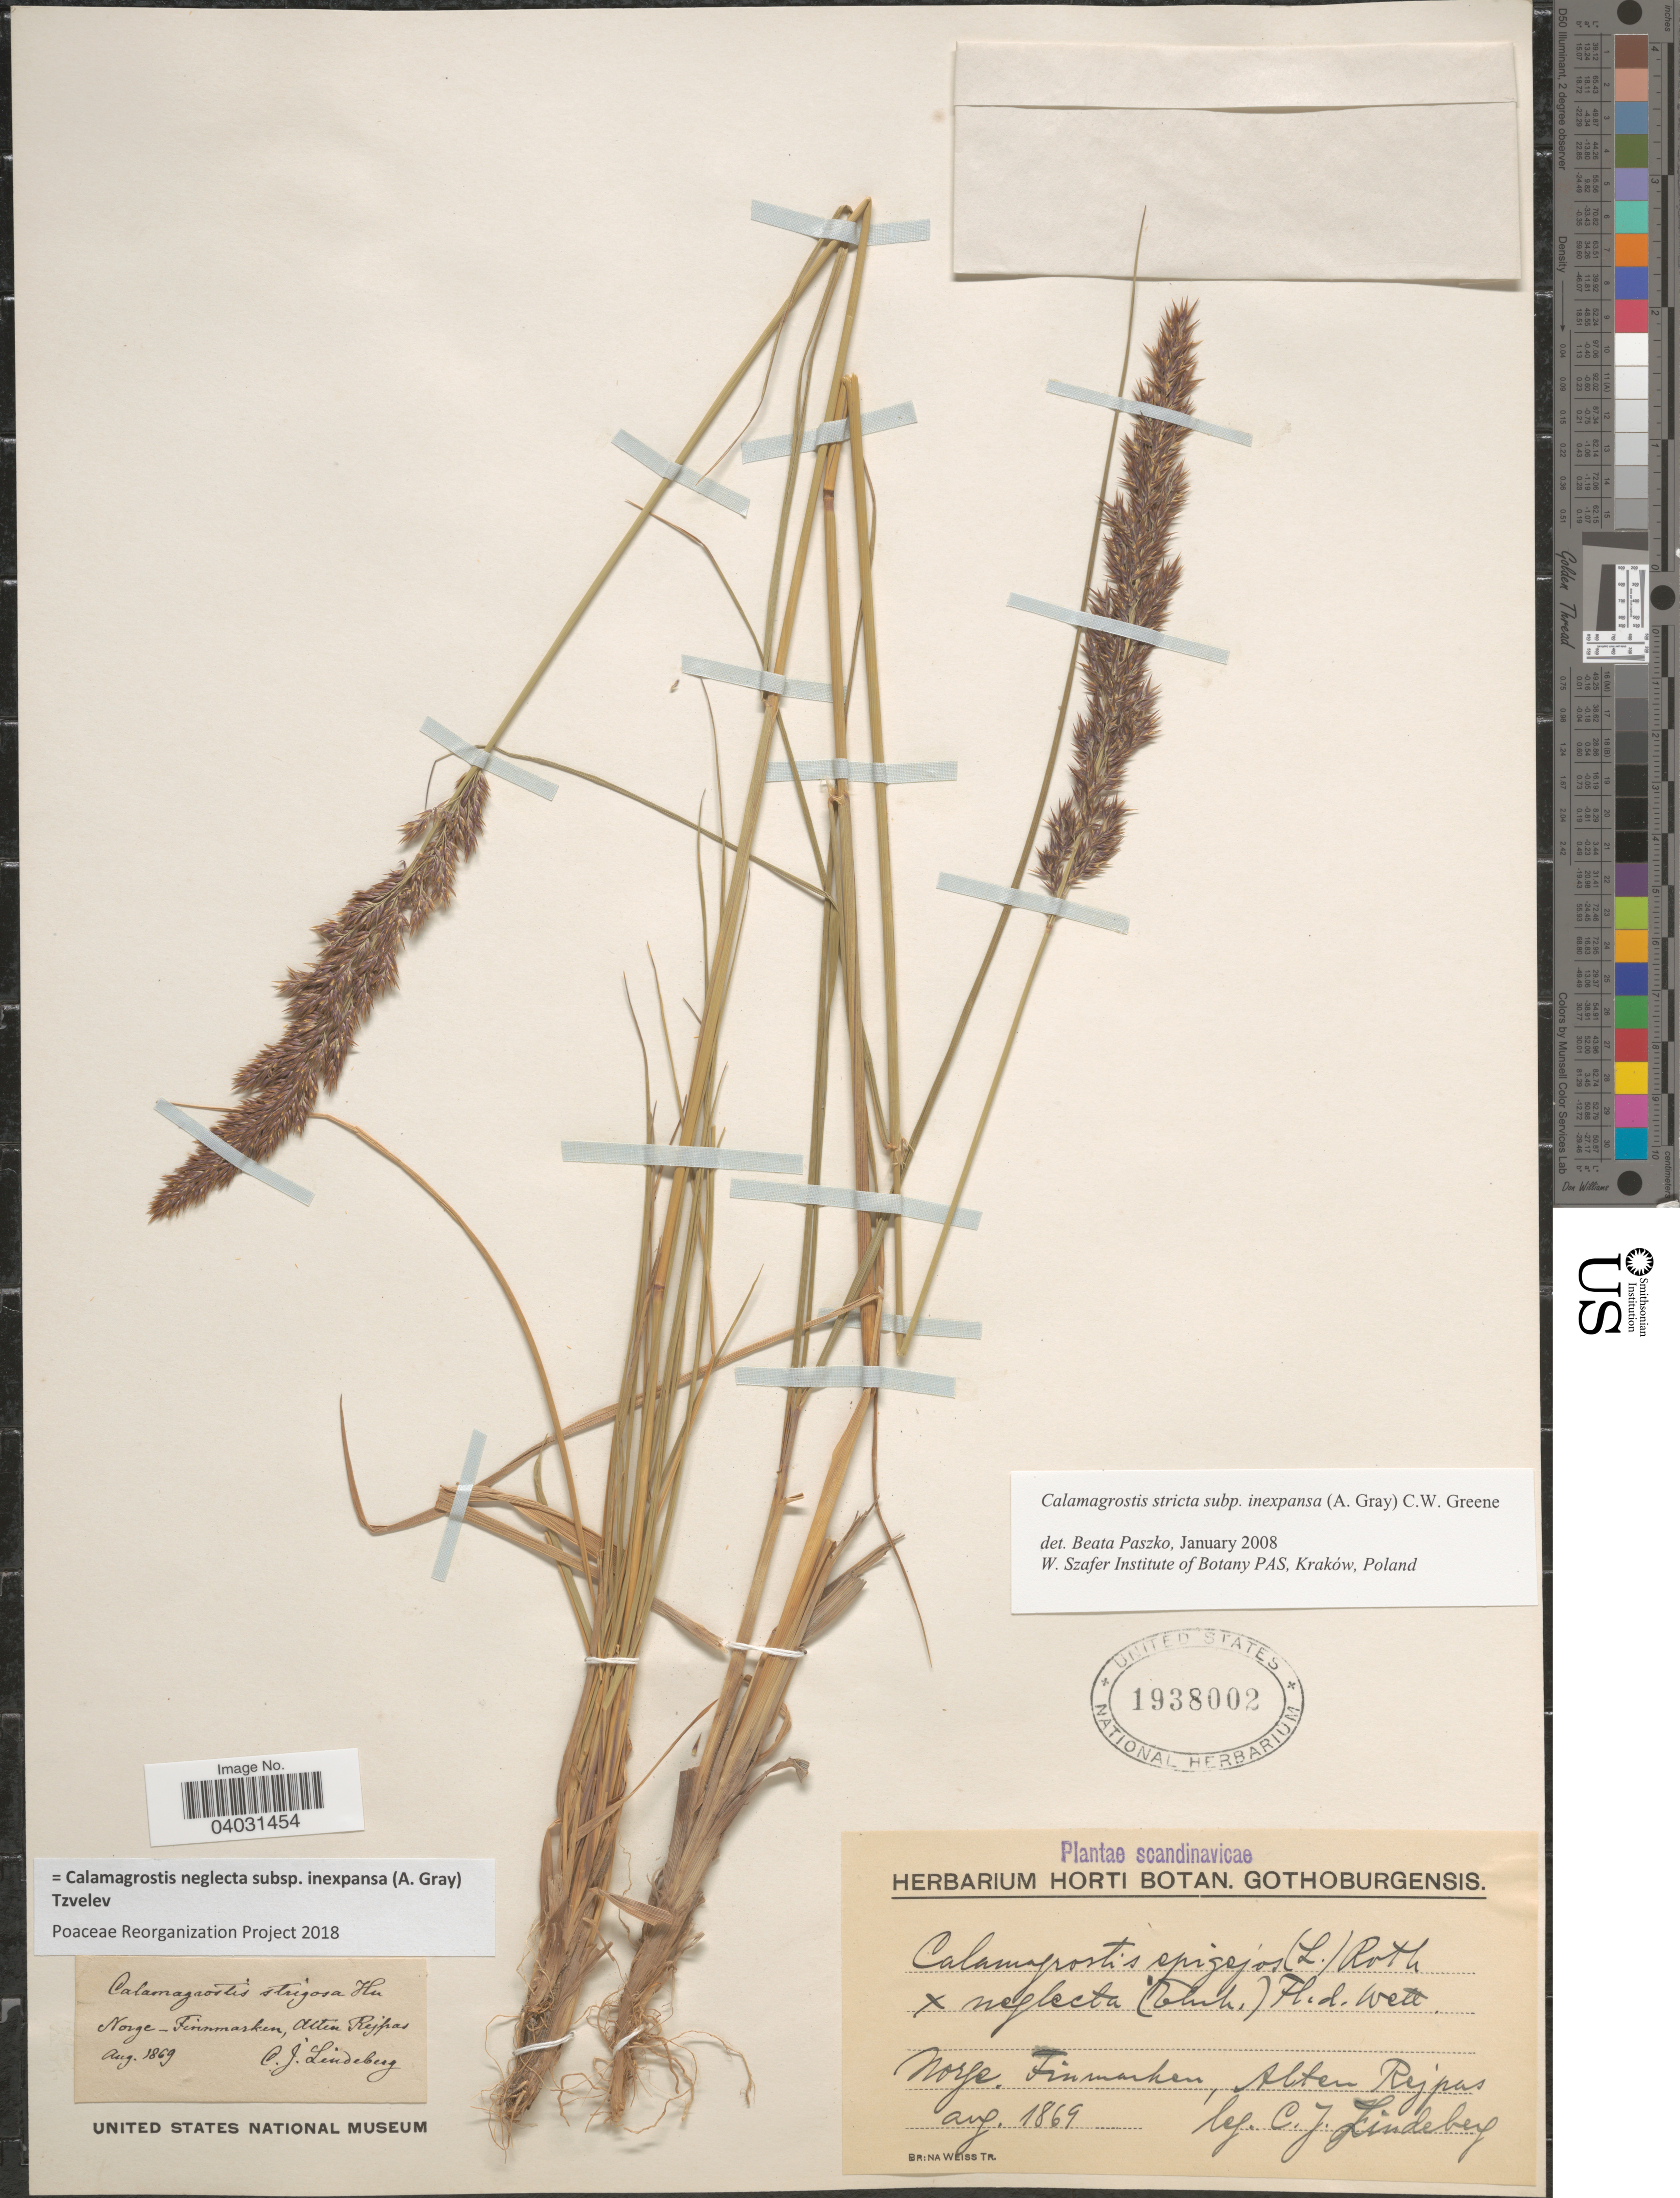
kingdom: Plantae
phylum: Tracheophyta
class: Liliopsida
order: Poales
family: Poaceae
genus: Calamagrostis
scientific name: Calamagrostis neglecta subsp. inexpansa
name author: (A. Gray) Tzvelev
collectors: C. Lindeberg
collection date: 1869-08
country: Norway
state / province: Finnmark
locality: Norge - Finnmarken, Alten Rejpas. Norge. Finnmarken, Alten Rejpas.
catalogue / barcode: US 1938002